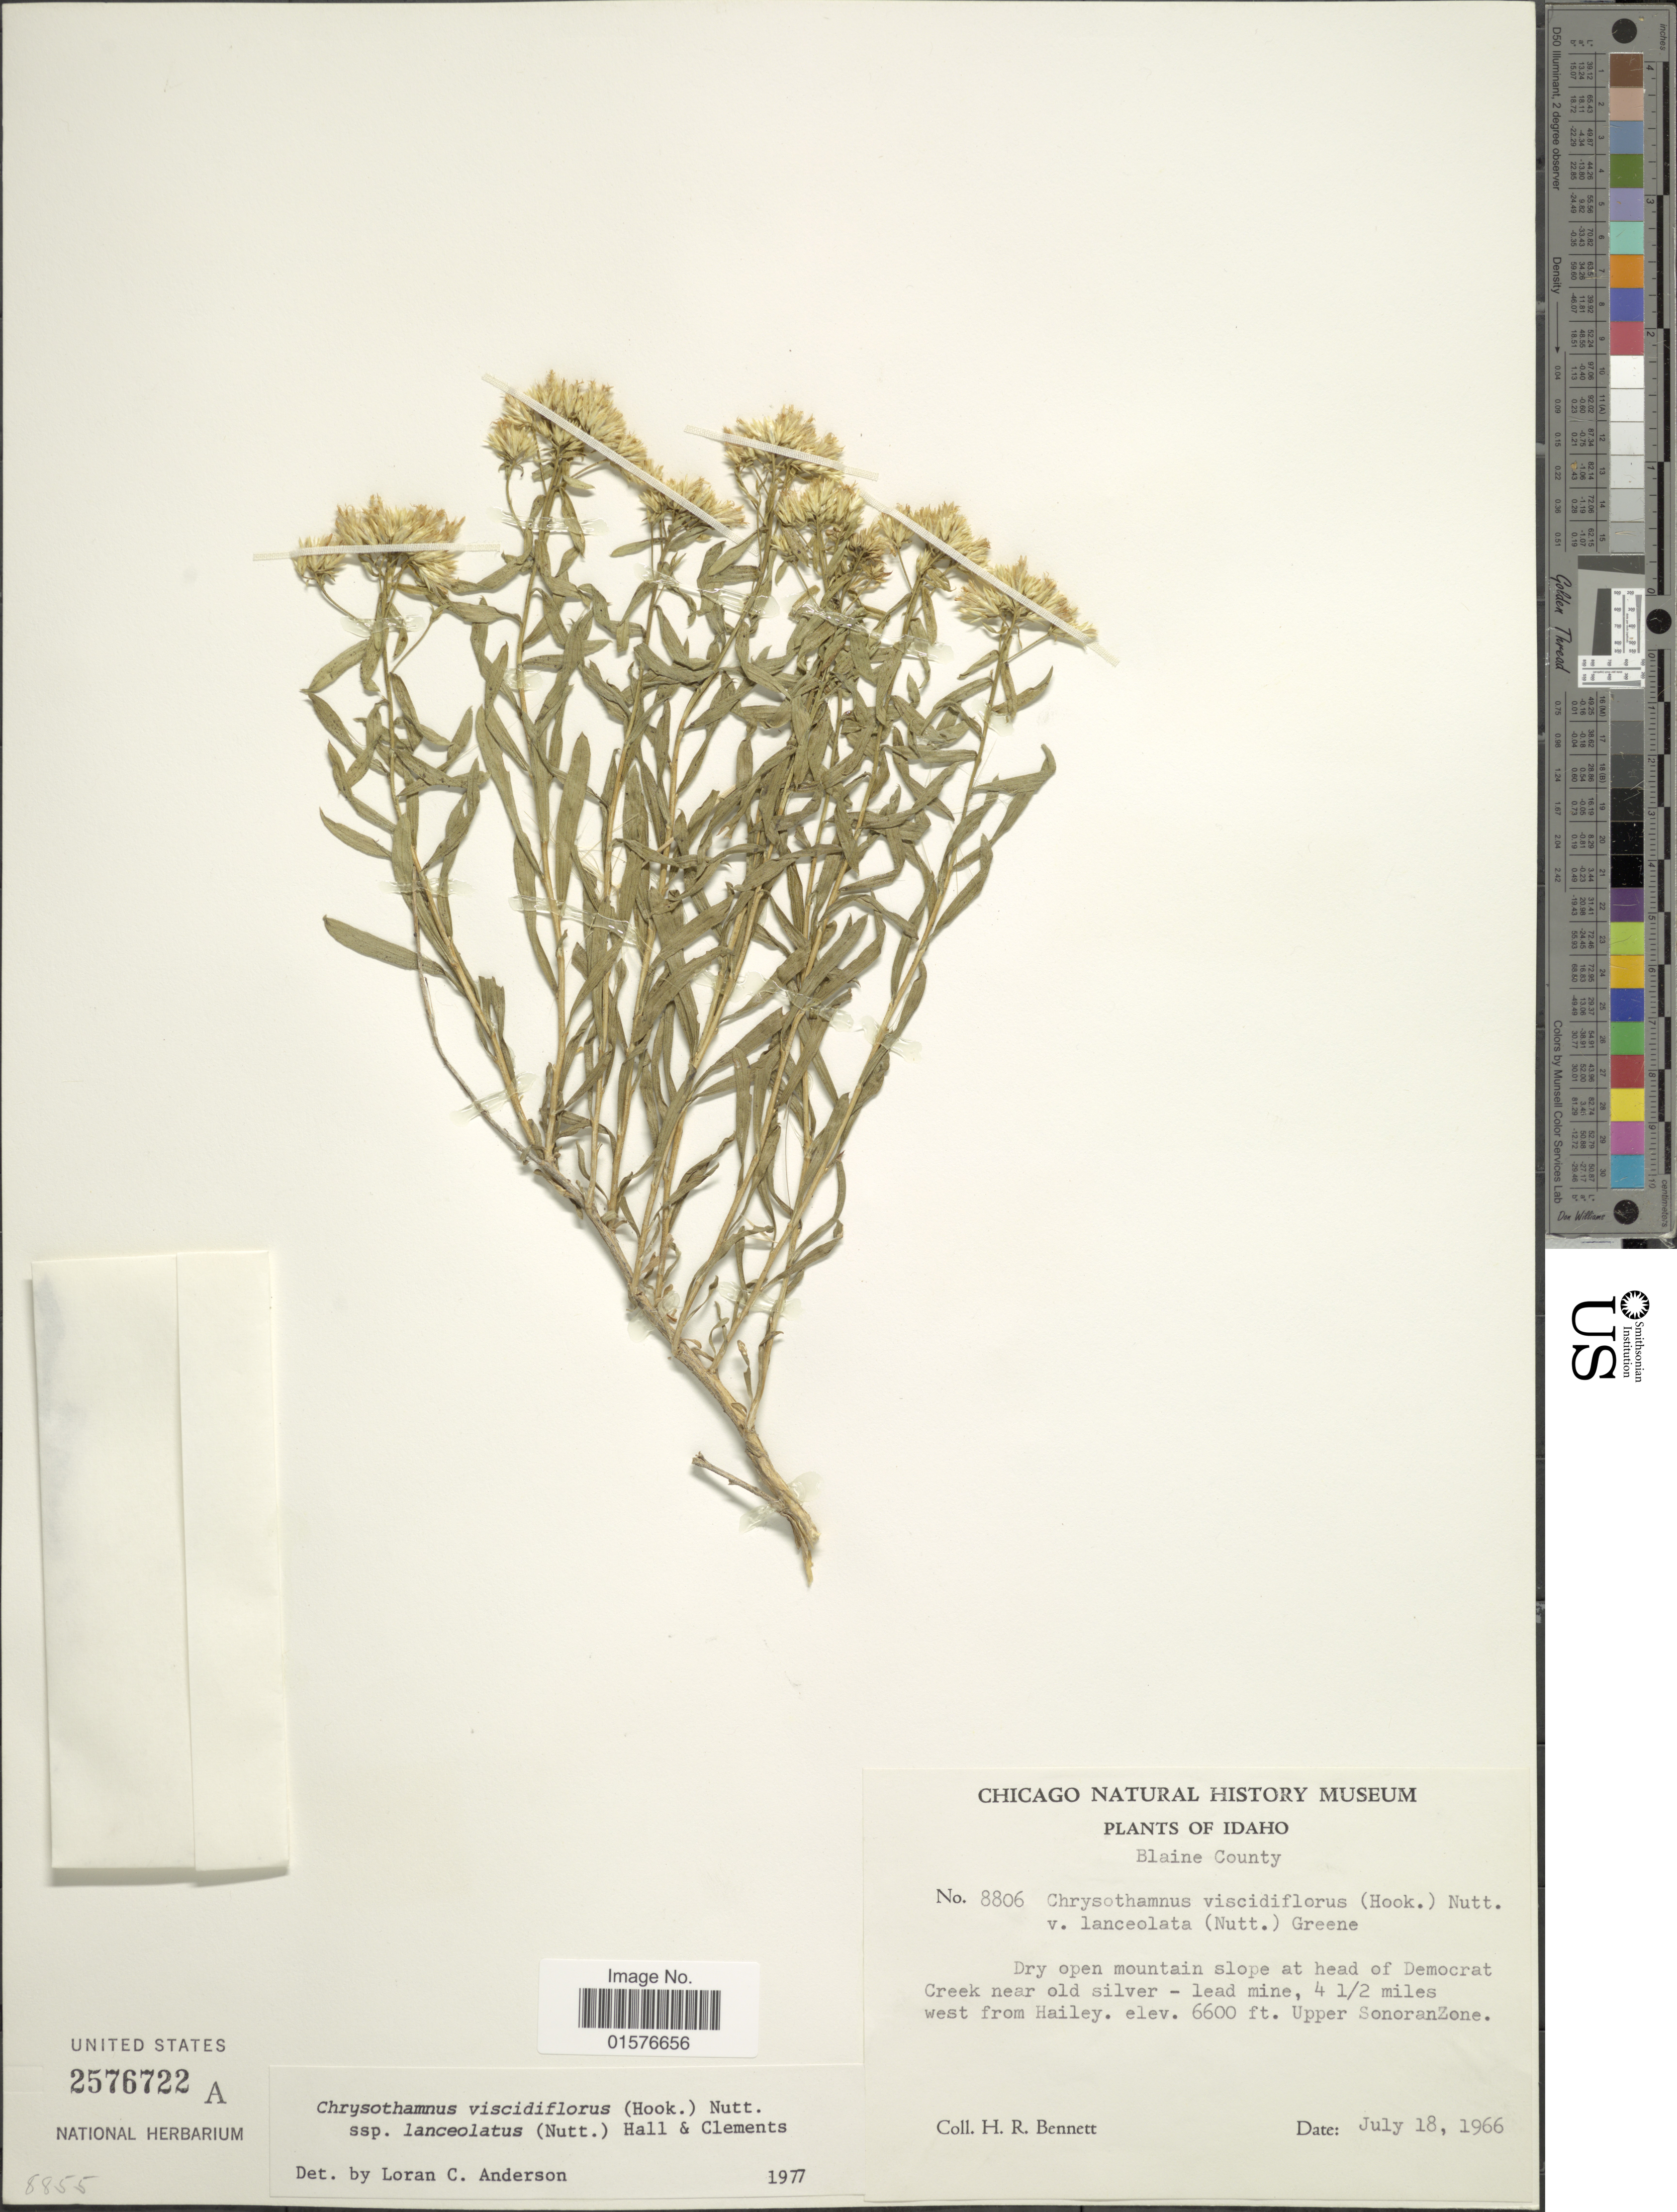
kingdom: Plantae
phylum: Tracheophyta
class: Magnoliopsida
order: Asterales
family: Asteraceae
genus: Chrysothamnus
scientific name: Chrysothamnus viscidiflorus subsp. lanceolatus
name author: (Nutt.) H.M. Hall & Clem.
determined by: Urbatsch, Lowell E., Curator (LSU), Louisiana State University (UNITED STATES)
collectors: H. R. Bennett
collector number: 8806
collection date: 1966-07-18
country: United States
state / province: Idaho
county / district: Blaine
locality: at head of Democrat Creek near old silver-lead mine, 4 1/2 miles west from Hailey. Upper Sonoranzone.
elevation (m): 2012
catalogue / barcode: US 2576722A